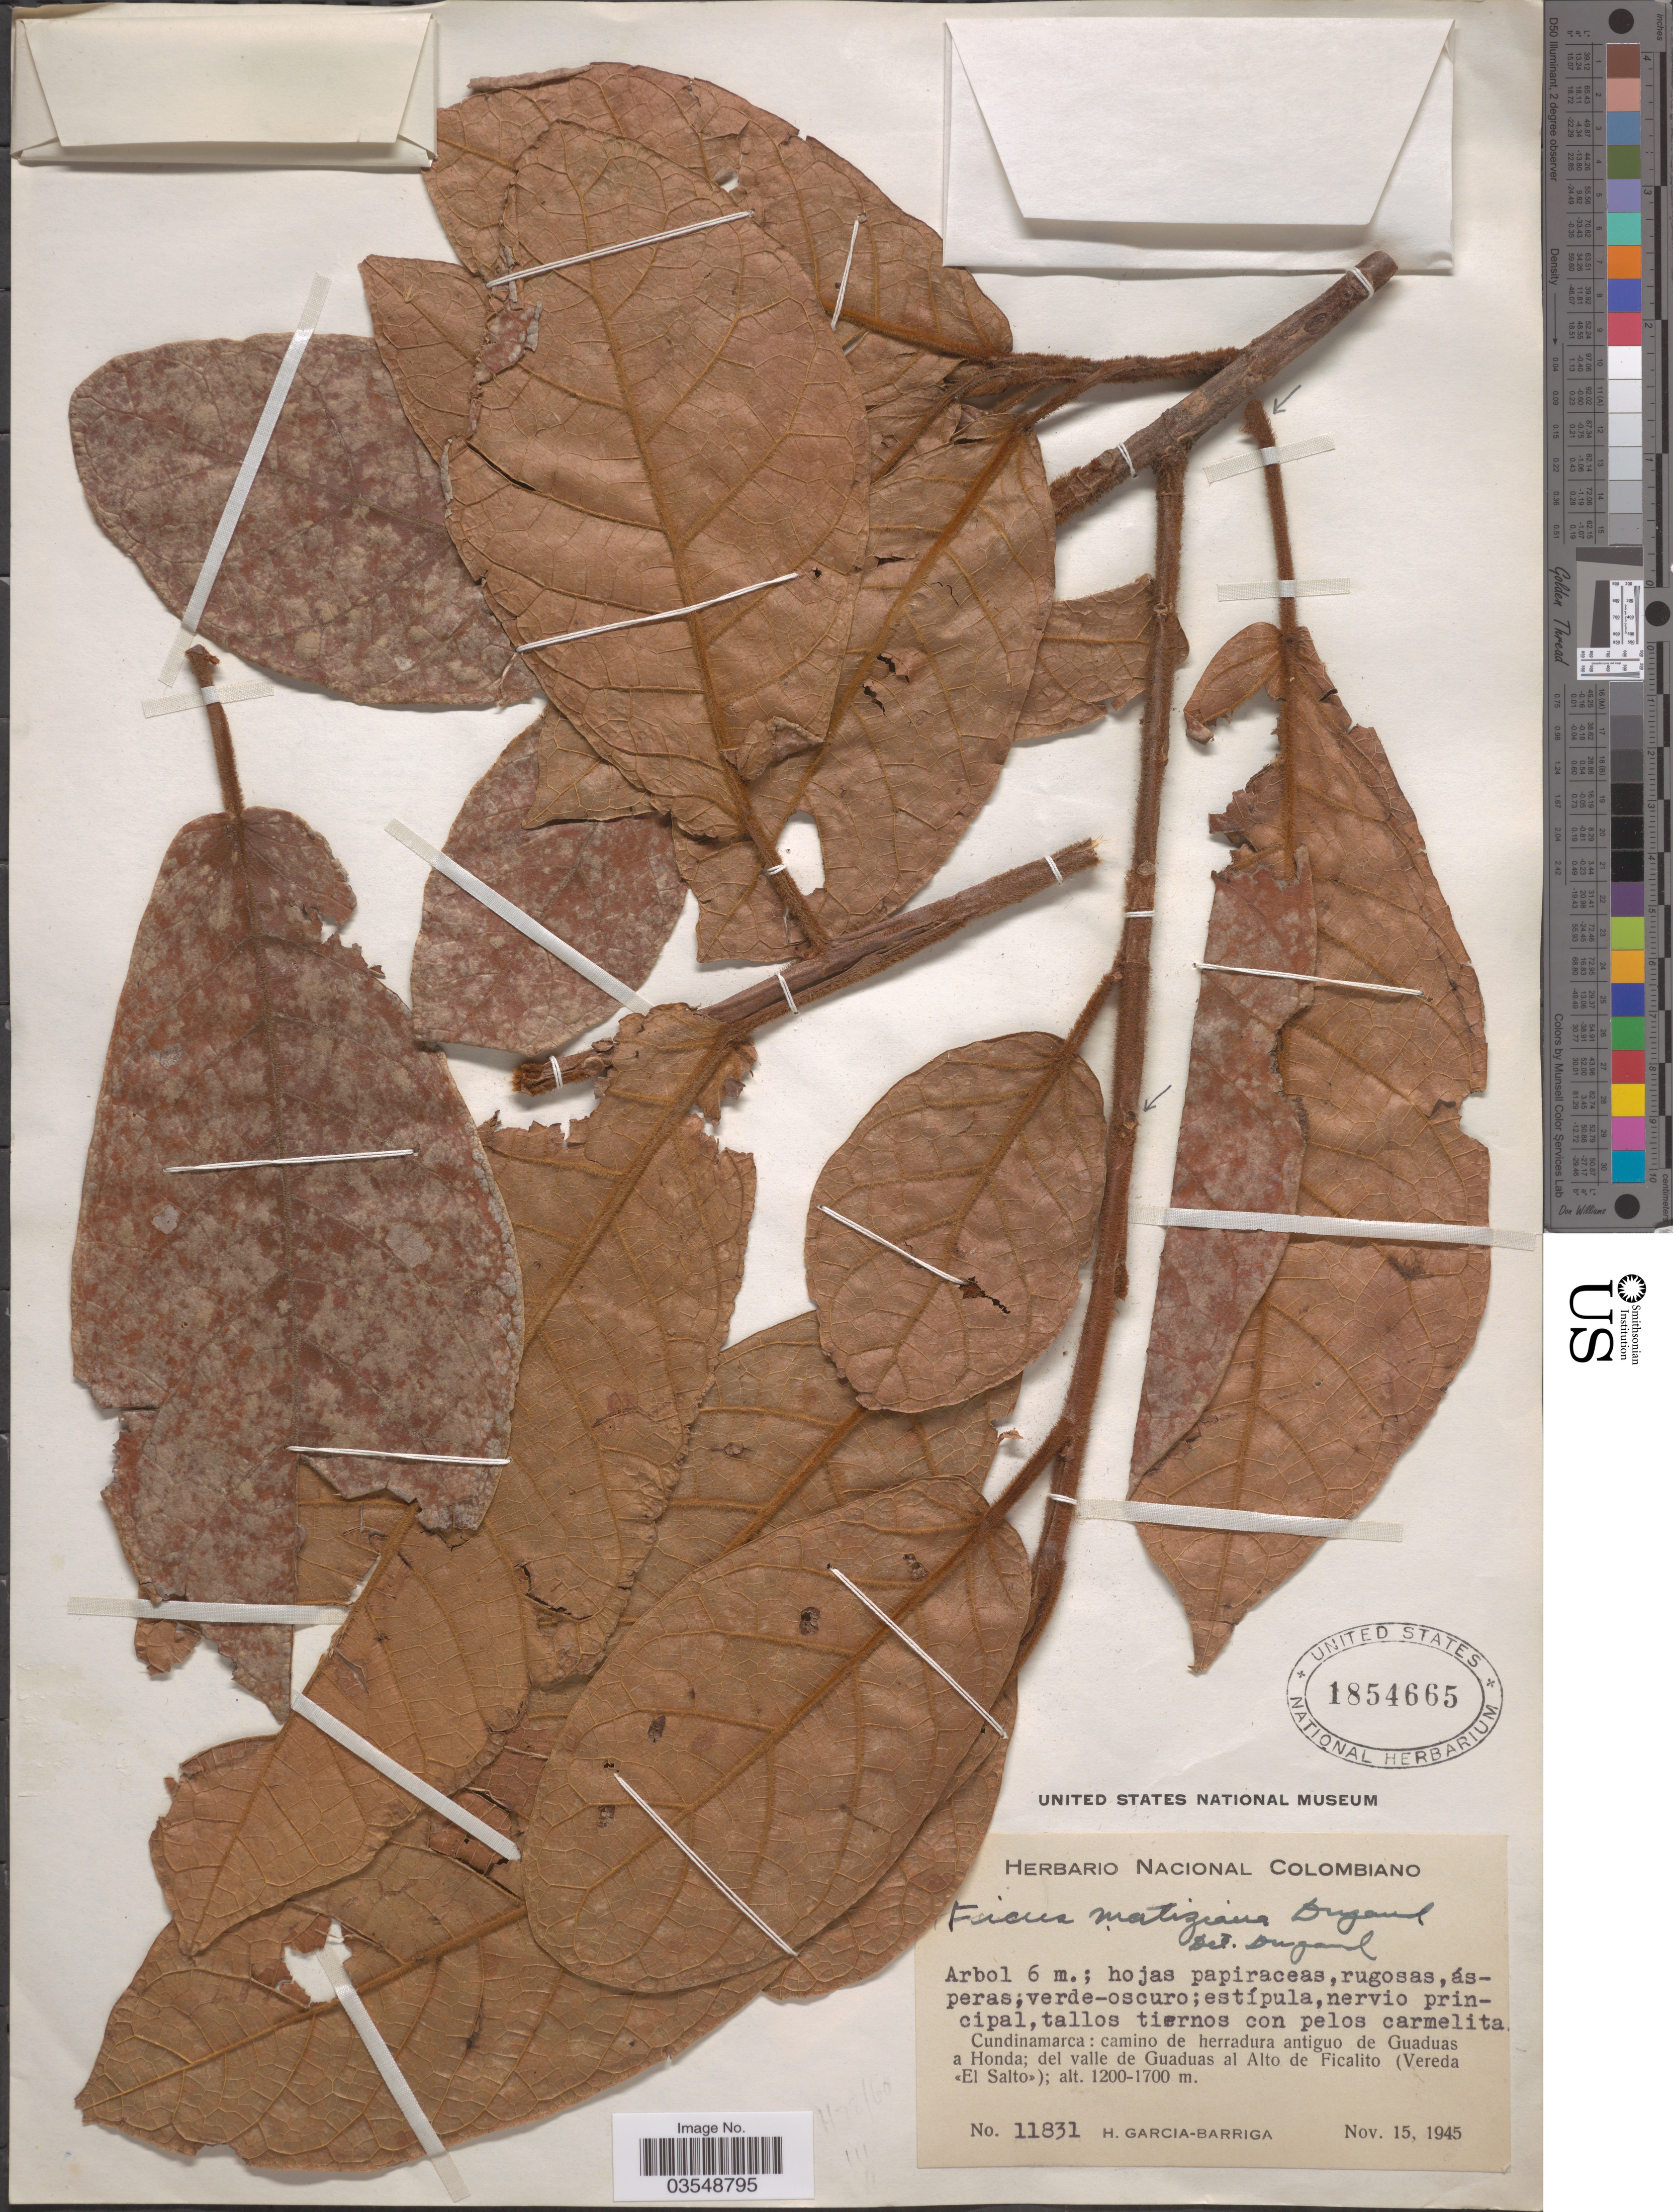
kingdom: Plantae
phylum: Tracheophyta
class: Magnoliopsida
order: Rosales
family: Moraceae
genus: Ficus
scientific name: Ficus matiziana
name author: Dugand G.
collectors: H. García Barriga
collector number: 11831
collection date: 1945-11-15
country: Colombia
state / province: Cundinamarca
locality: Camino de herradura antiguo de Guaduas a Honda; del valle de Guaduas al Alto de Ficalito (Vereda El Salto).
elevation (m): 1200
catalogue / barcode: US 1854665